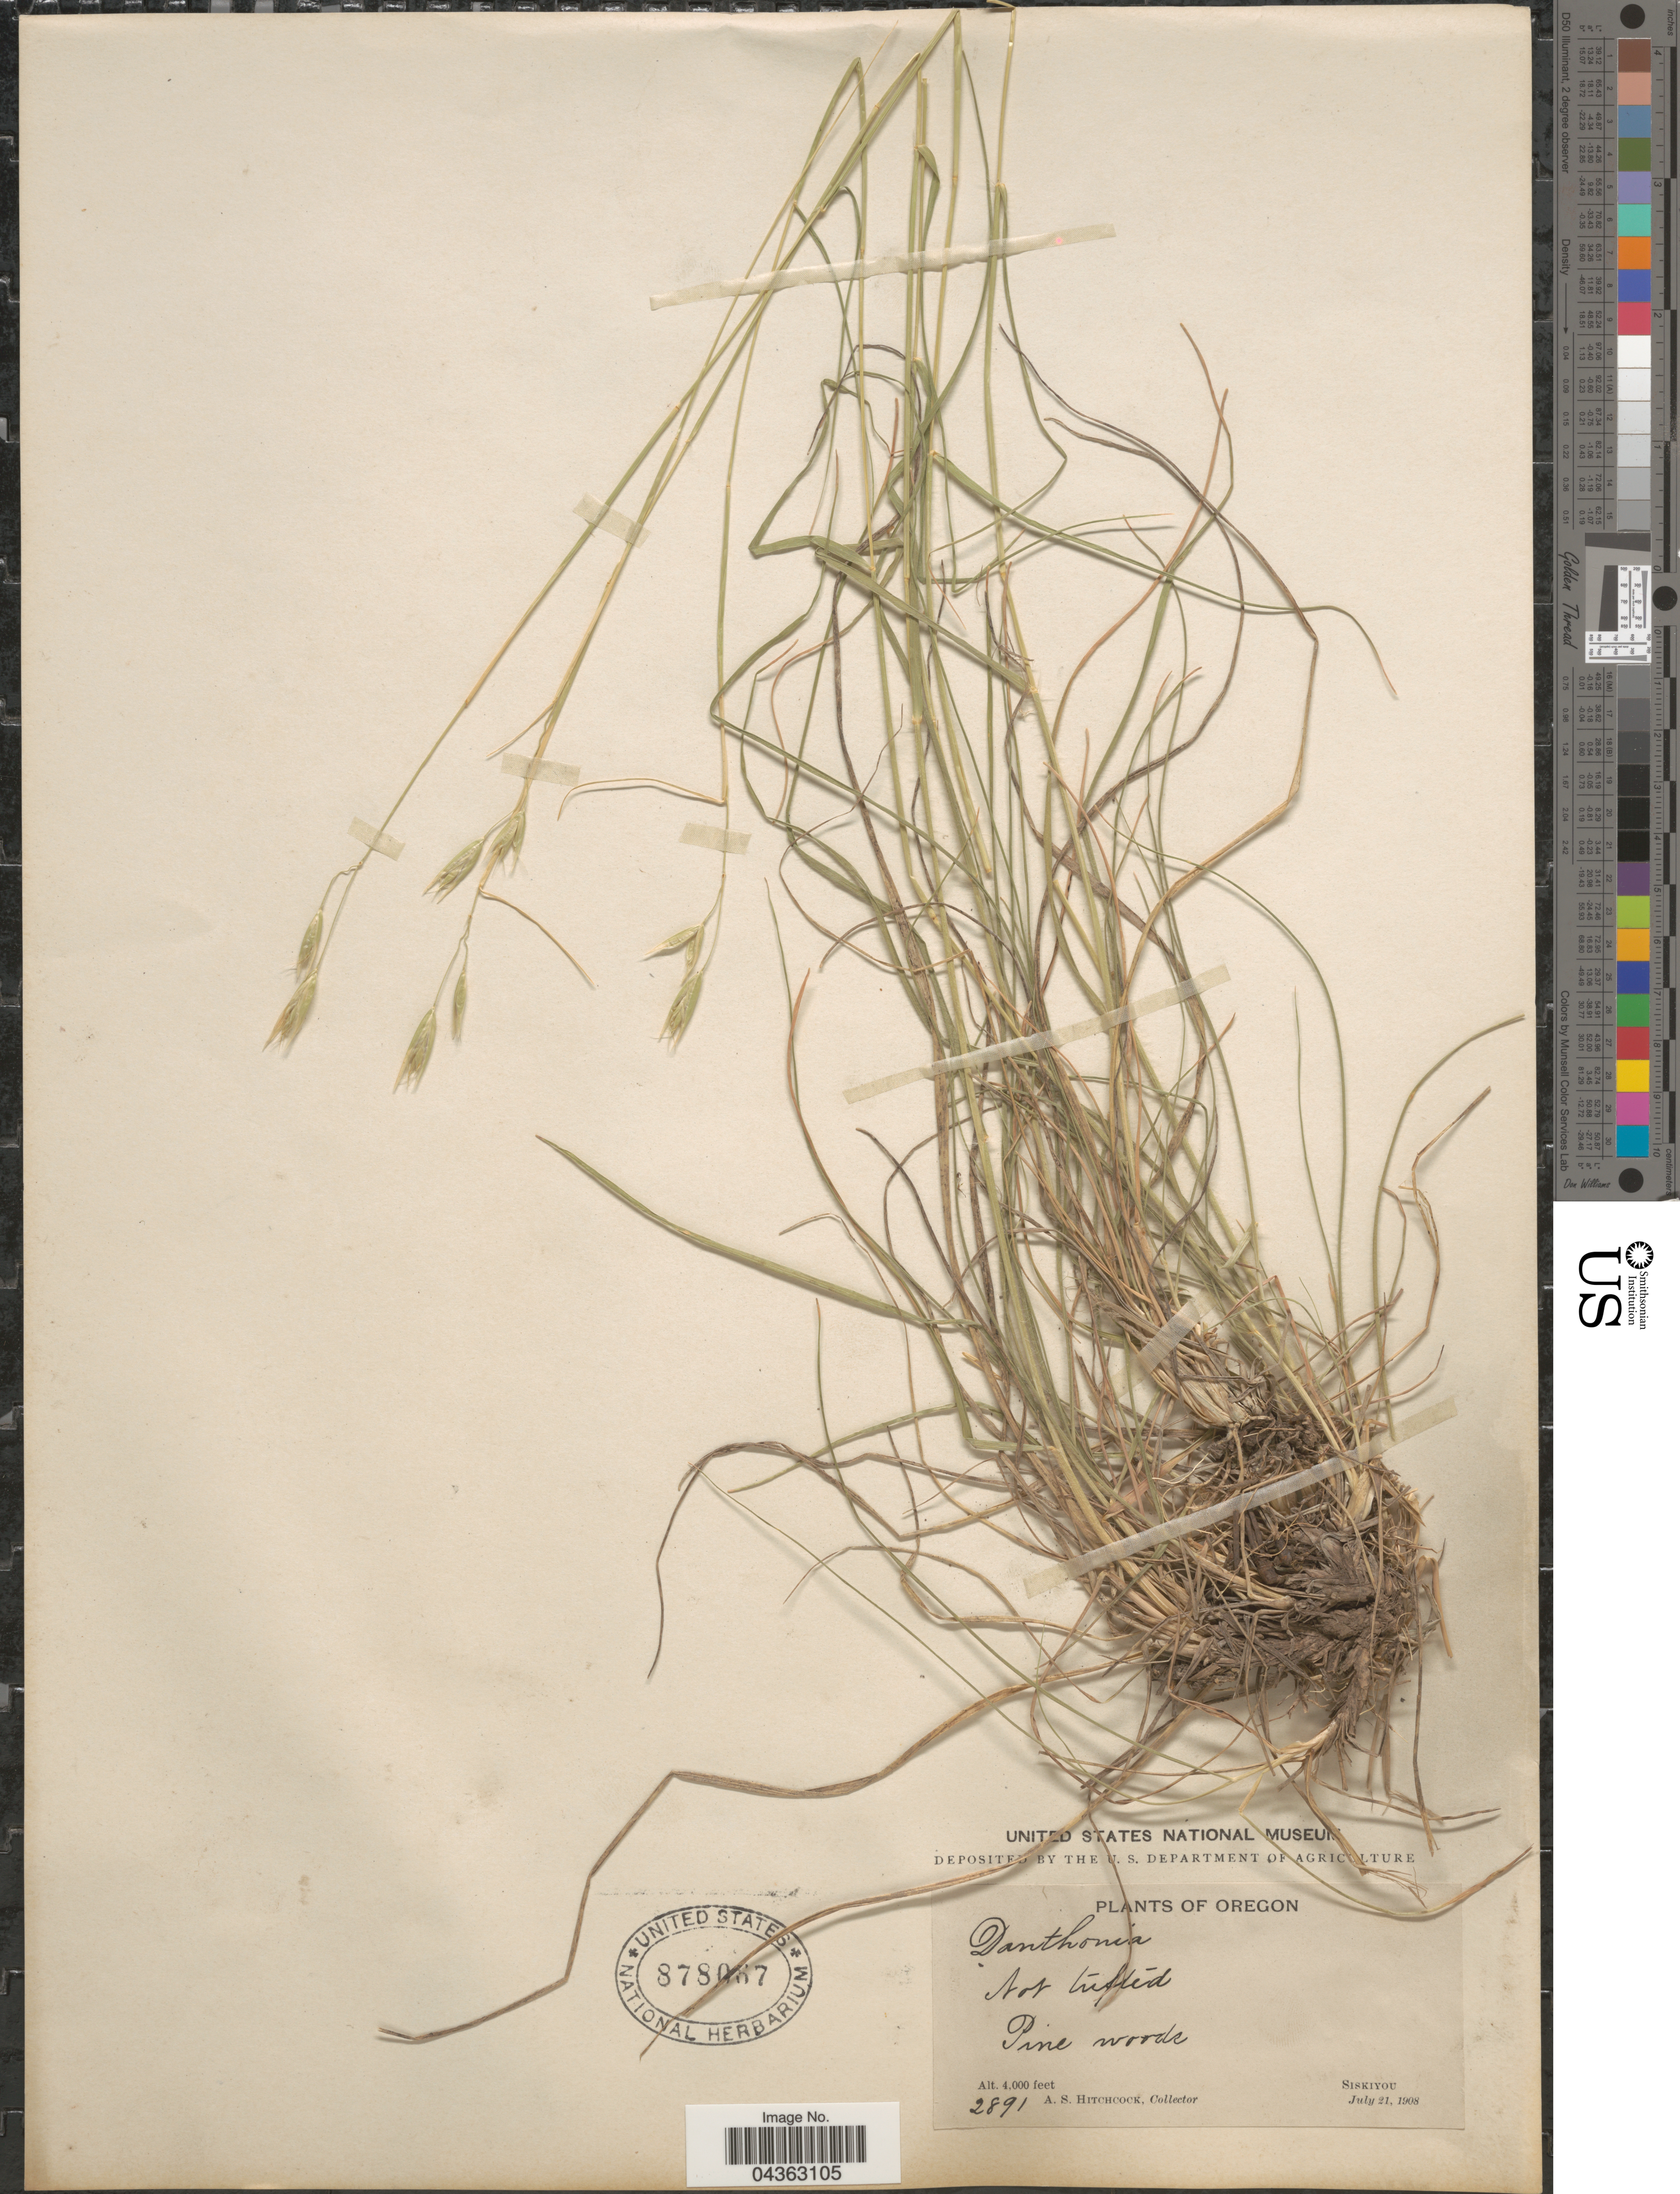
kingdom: Plantae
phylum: Tracheophyta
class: Liliopsida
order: Poales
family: Poaceae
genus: Danthonia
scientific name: Danthonia californica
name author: Bol.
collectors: A. S. Hitchcock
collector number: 2891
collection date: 1908-07-21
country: United States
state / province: Oregon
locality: Pine woods. Siskiyou.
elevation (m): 1219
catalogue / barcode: US 878067